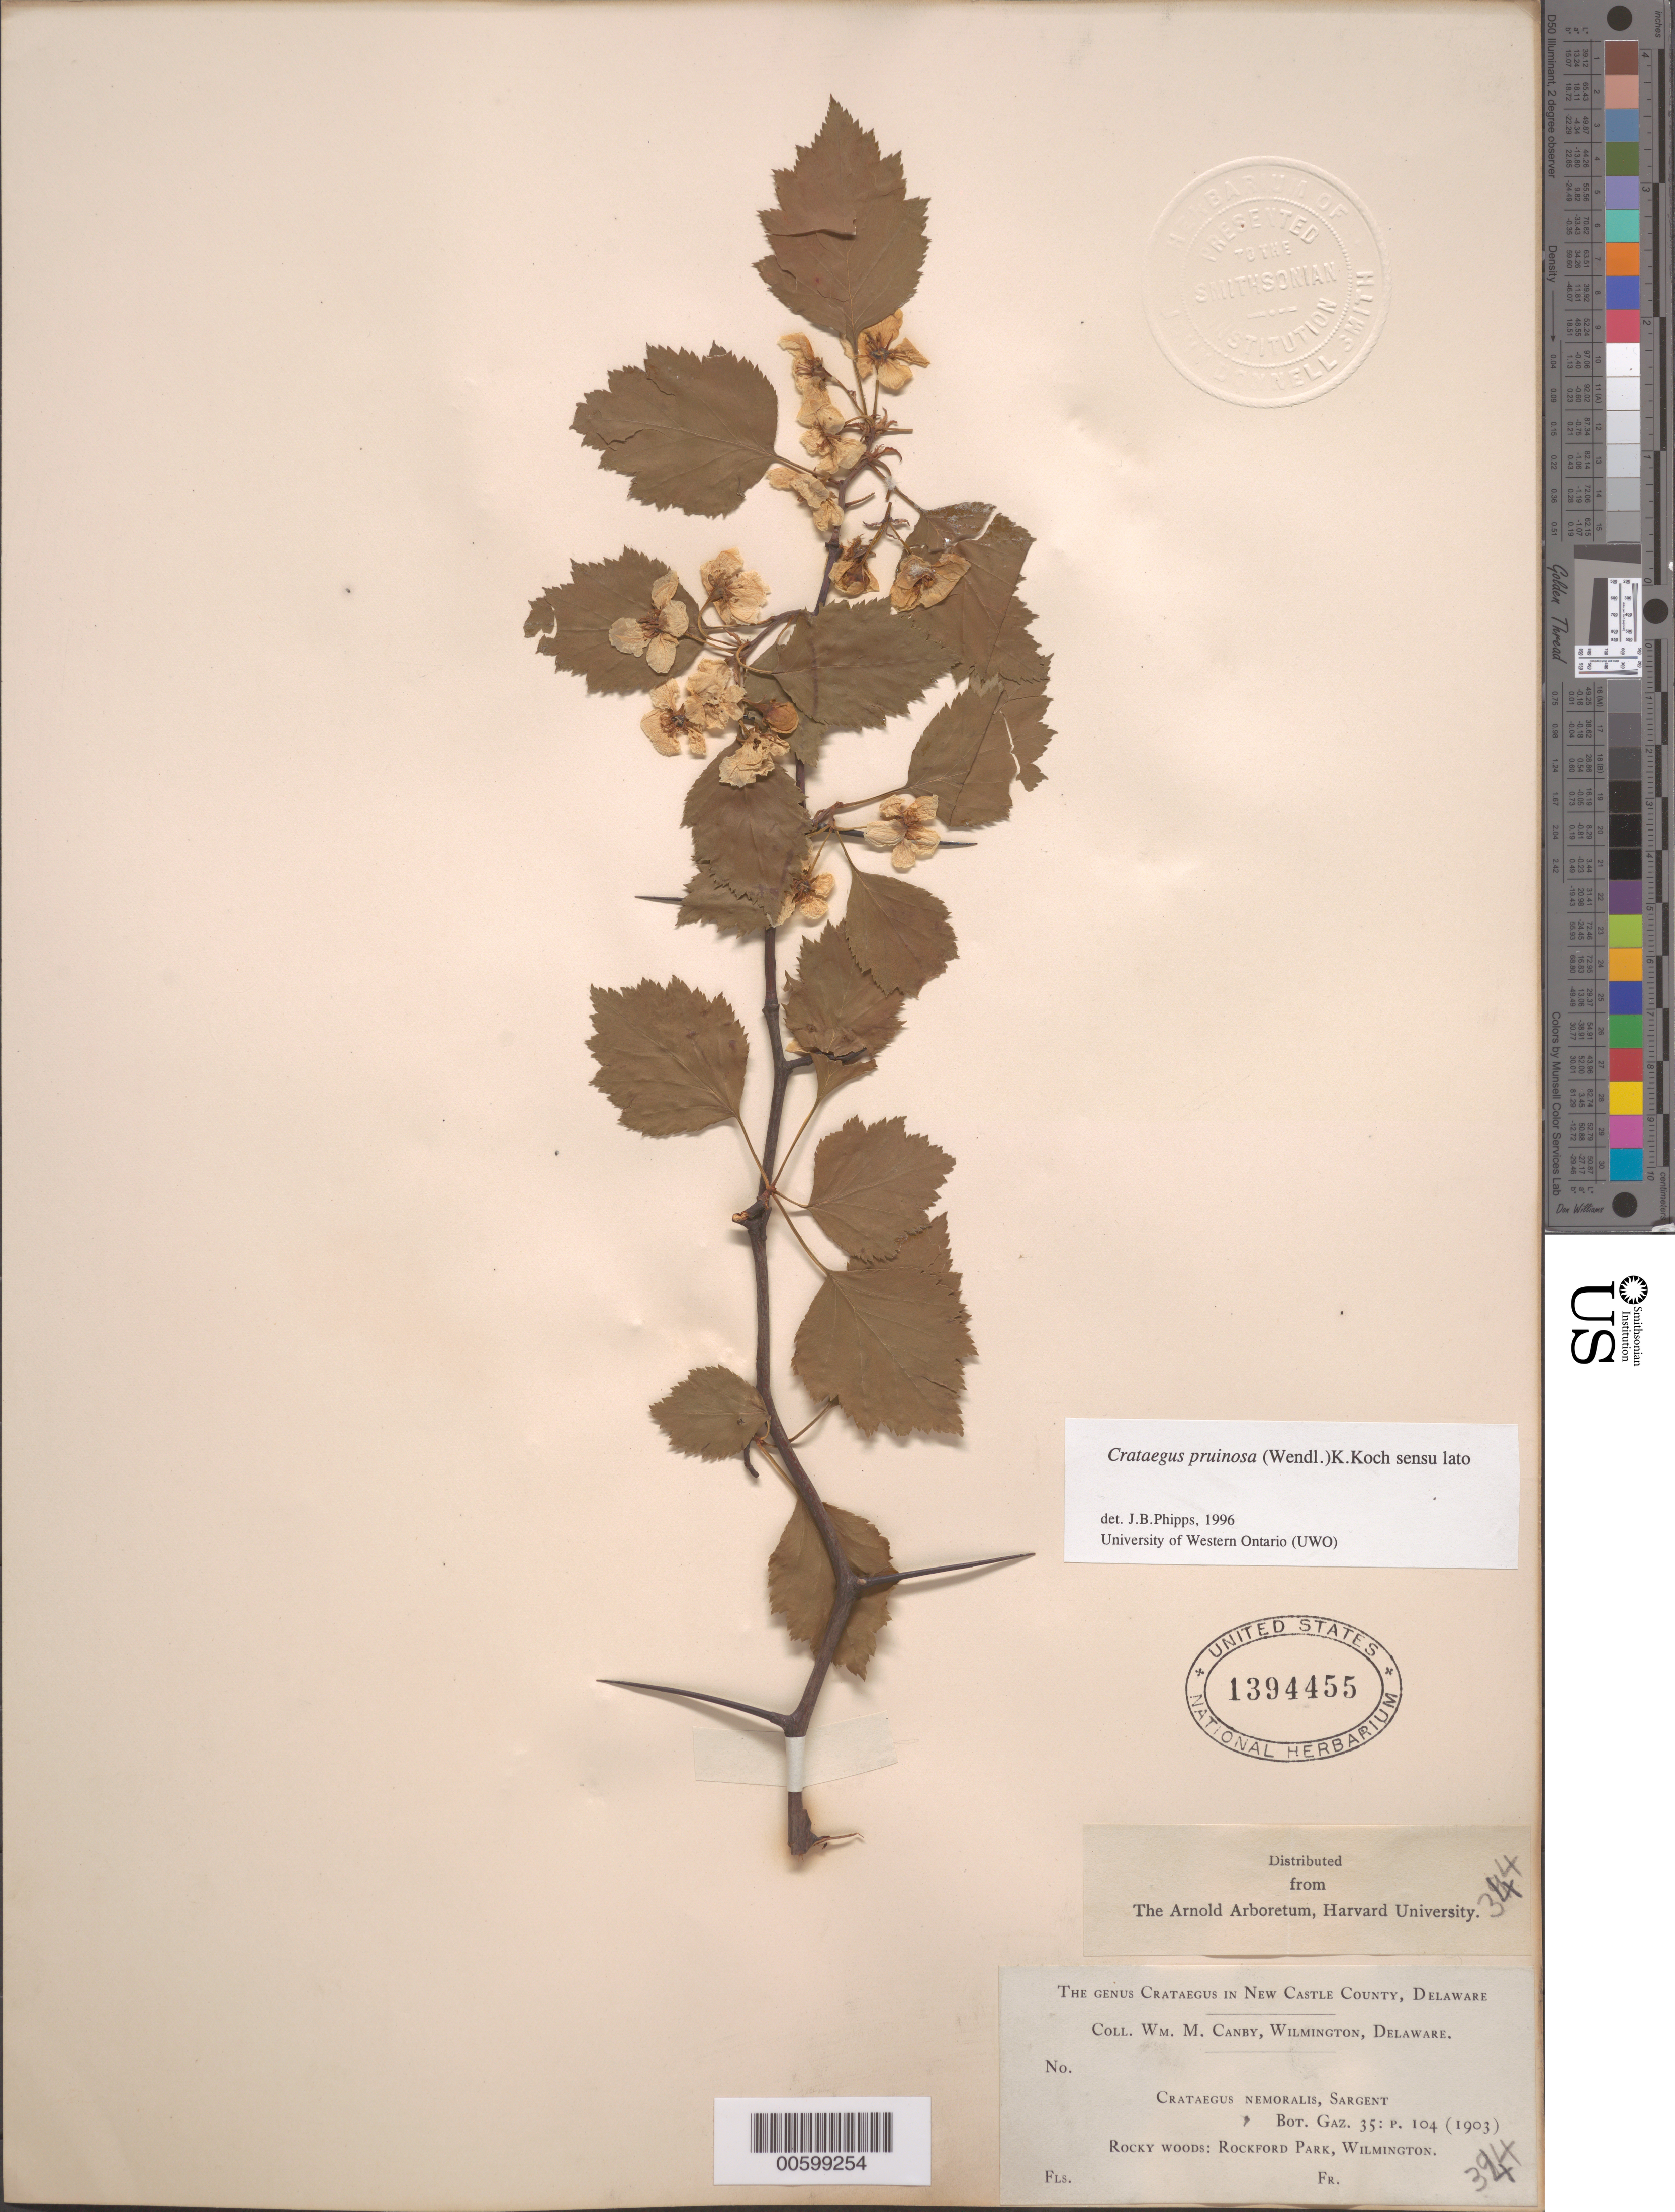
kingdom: Plantae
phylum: Tracheophyta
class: Magnoliopsida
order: Rosales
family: Rosaceae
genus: Crataegus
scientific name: Crataegus pruinosa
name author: (H.L. Wendl.) K. Koch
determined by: Phipps, James B., (UWO), University of Western Ontario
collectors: W. M. Canby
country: United States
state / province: Delaware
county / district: New Castle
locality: Rockford Park, Wilmington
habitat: Rocky woods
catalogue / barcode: US 1394455